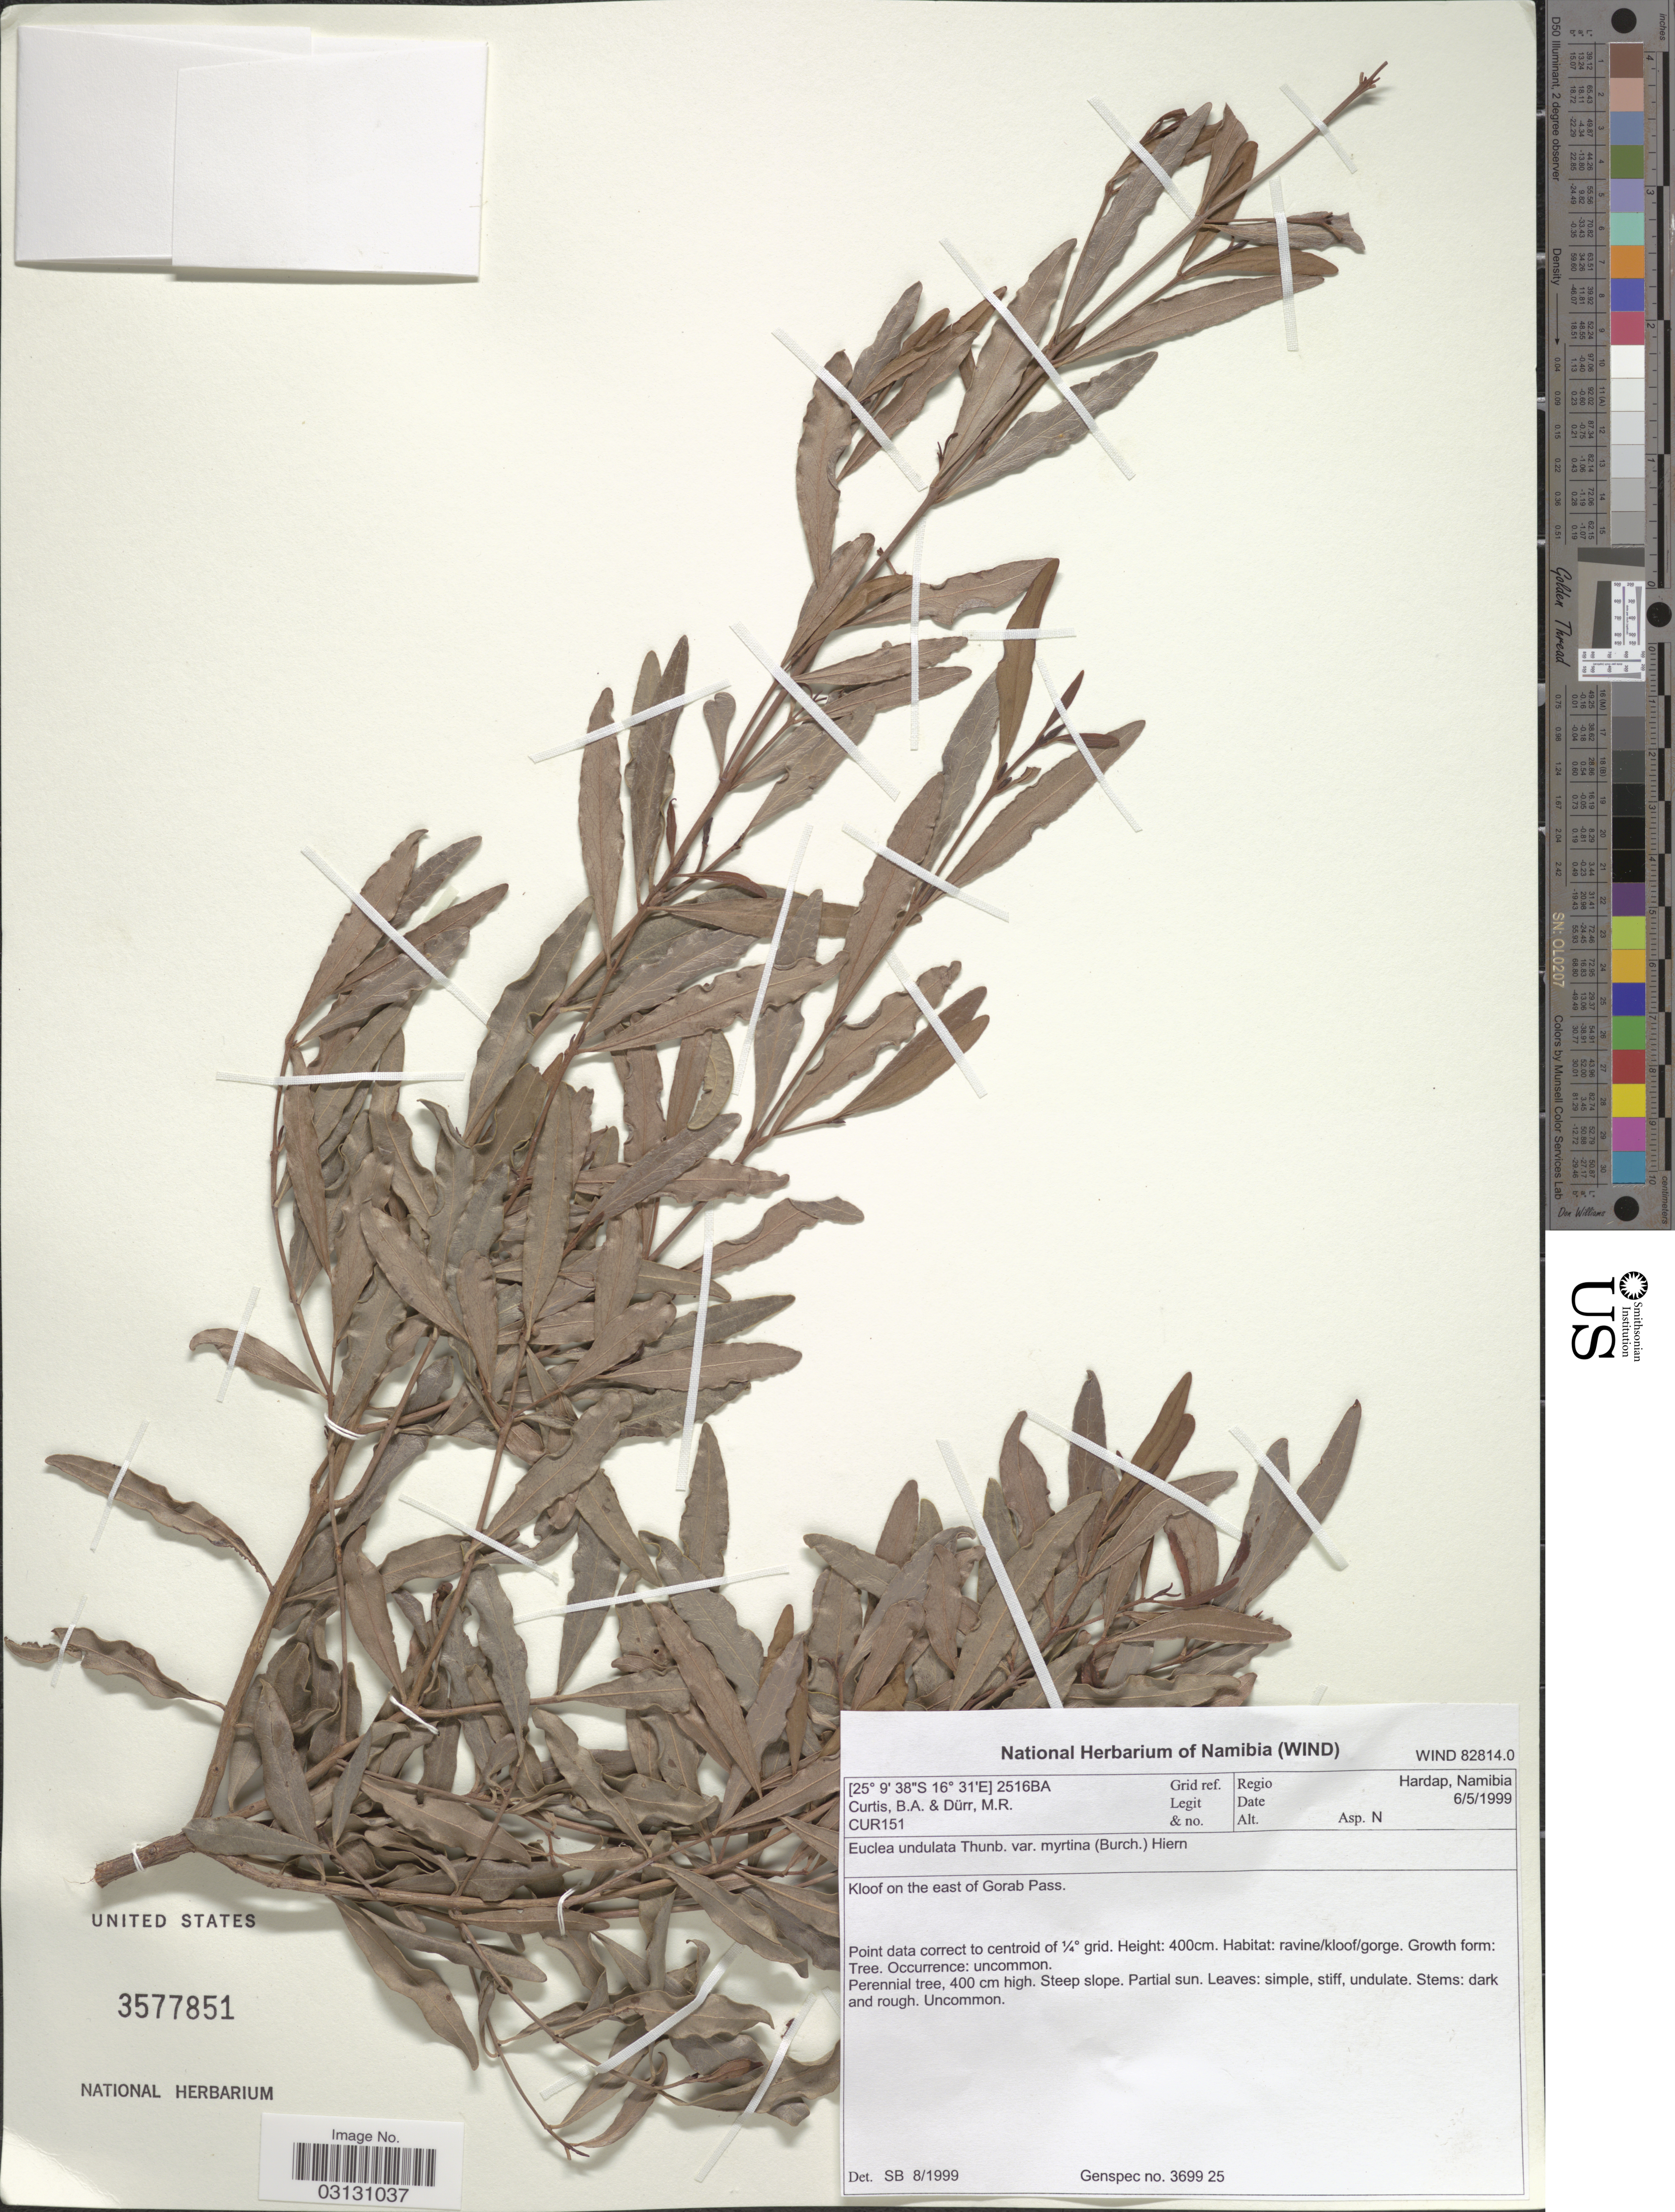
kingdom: Plantae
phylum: Tracheophyta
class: Magnoliopsida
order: Ericales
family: Ebenaceae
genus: Euclea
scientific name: Euclea undulata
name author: Thunb.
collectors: B. A. Curtis & M. Dürr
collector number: CUR151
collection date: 1999-05-06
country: Namibia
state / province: Hardap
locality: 2516BA Grid ref. Regio Hardap. Kloof on the east of Gorab Pass.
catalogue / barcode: US 3577851